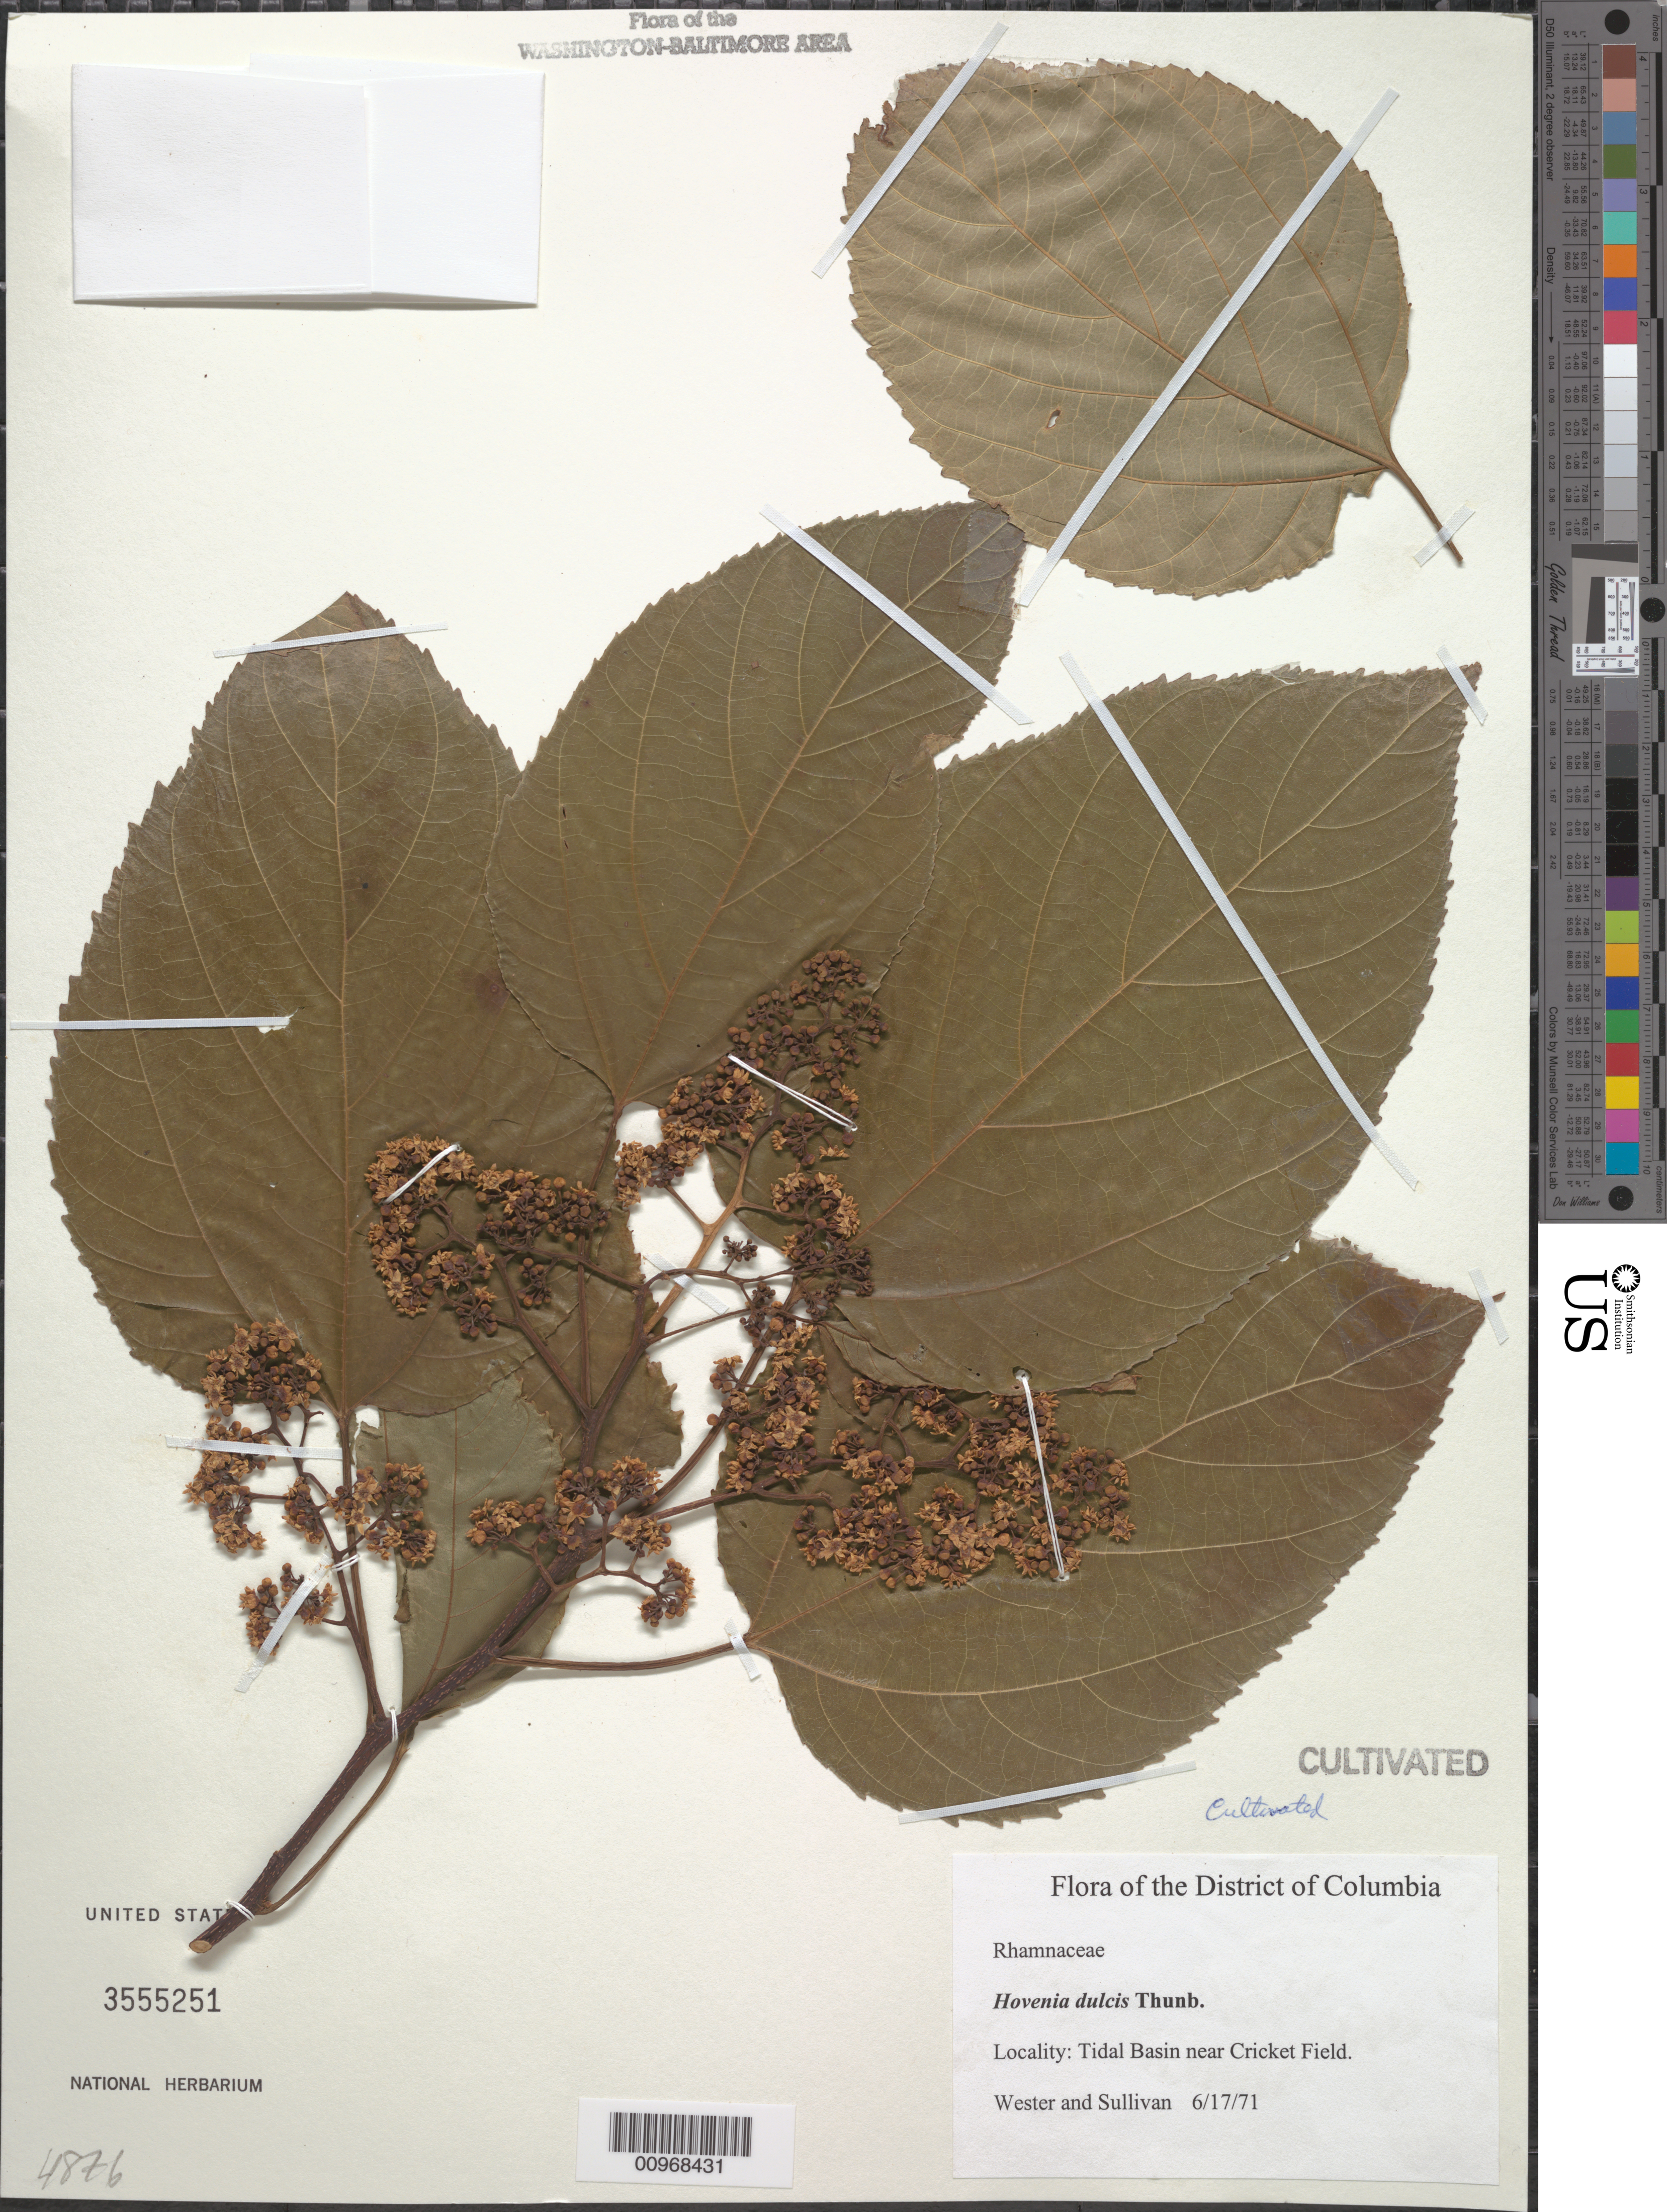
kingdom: Plantae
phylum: Tracheophyta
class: Magnoliopsida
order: Rosales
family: Rhamnaceae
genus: Hovenia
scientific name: Hovenia dulcis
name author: Thunb.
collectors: H. Wester & Sullivan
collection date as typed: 6/17/71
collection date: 1971-06-17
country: United States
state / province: District of Columbia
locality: Tidal Basin near Cricket Field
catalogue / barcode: US 3555251